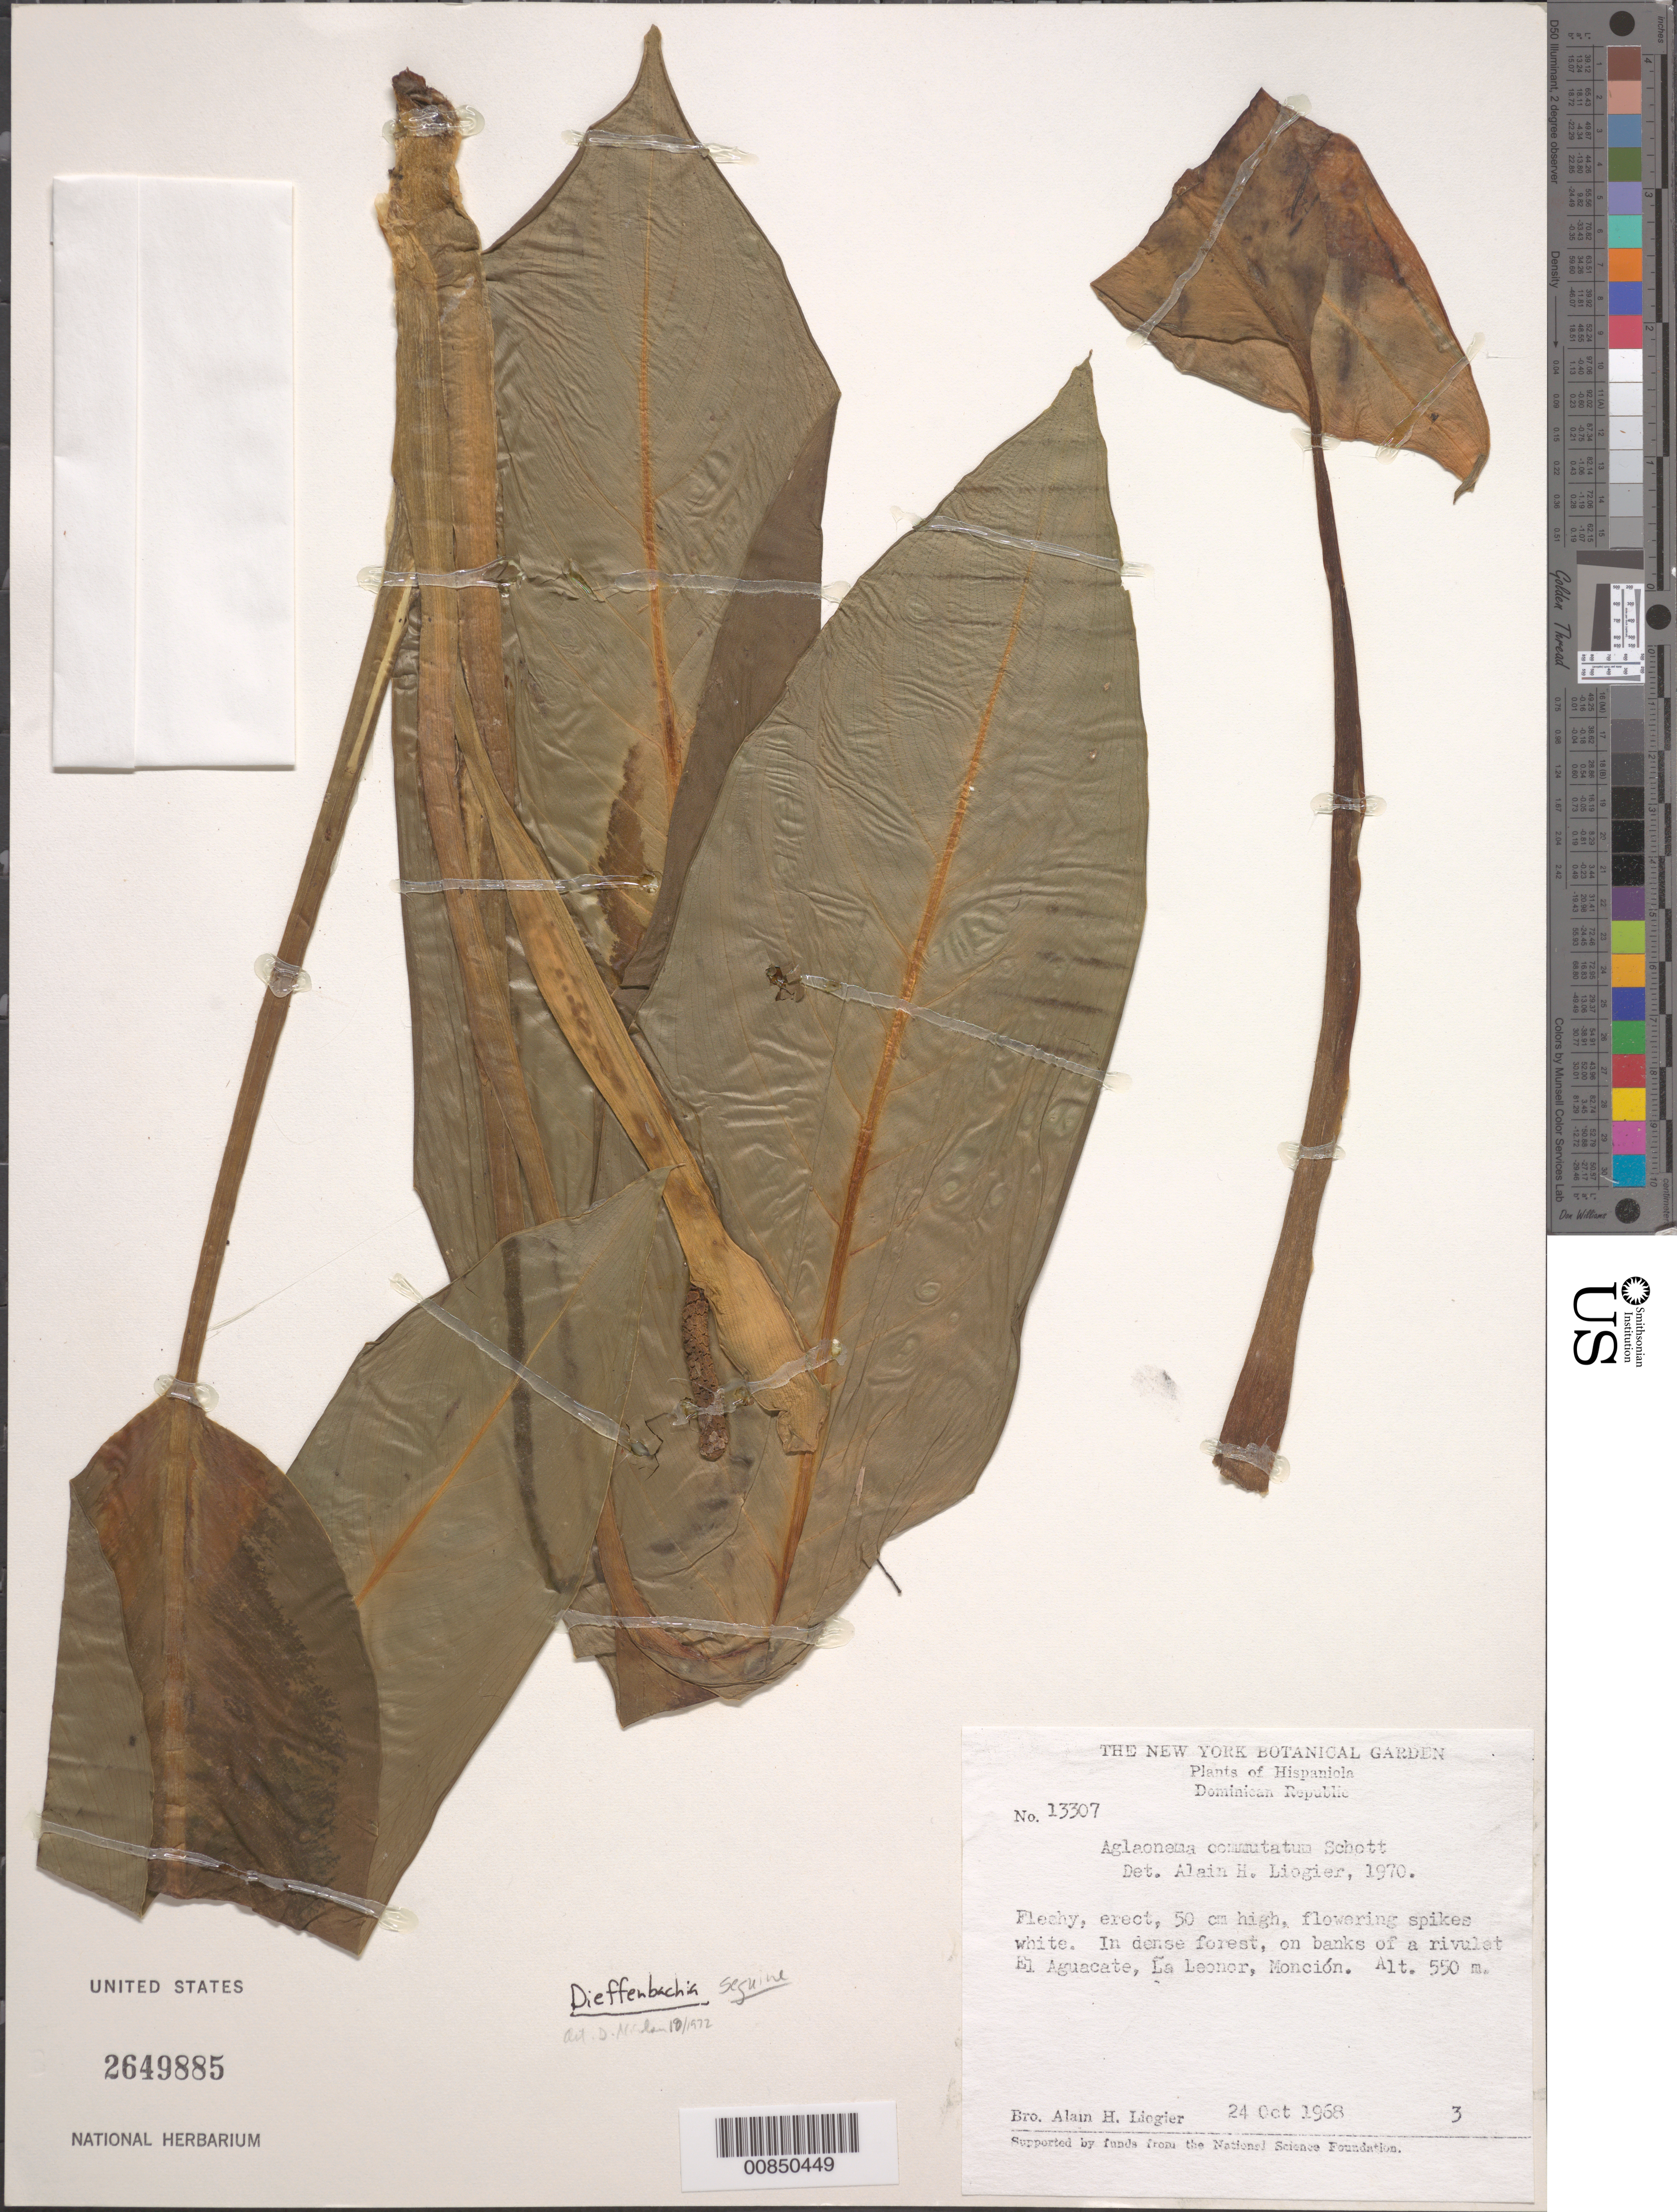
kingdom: Plantae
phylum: Tracheophyta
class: Liliopsida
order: Alismatales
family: Araceae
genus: Dieffenbachia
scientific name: Dieffenbachia seguine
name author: (Jacq.) Schott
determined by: Liogier, Alain H.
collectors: A. H. Liogier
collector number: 13307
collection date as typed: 24 Oct 1968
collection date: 1968-10-24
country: Dominican Republic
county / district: Monción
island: Hispaniola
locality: El Aguacate, La Leonor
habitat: In dense forest, on banks of rivulet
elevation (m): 550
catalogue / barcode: US 2649885